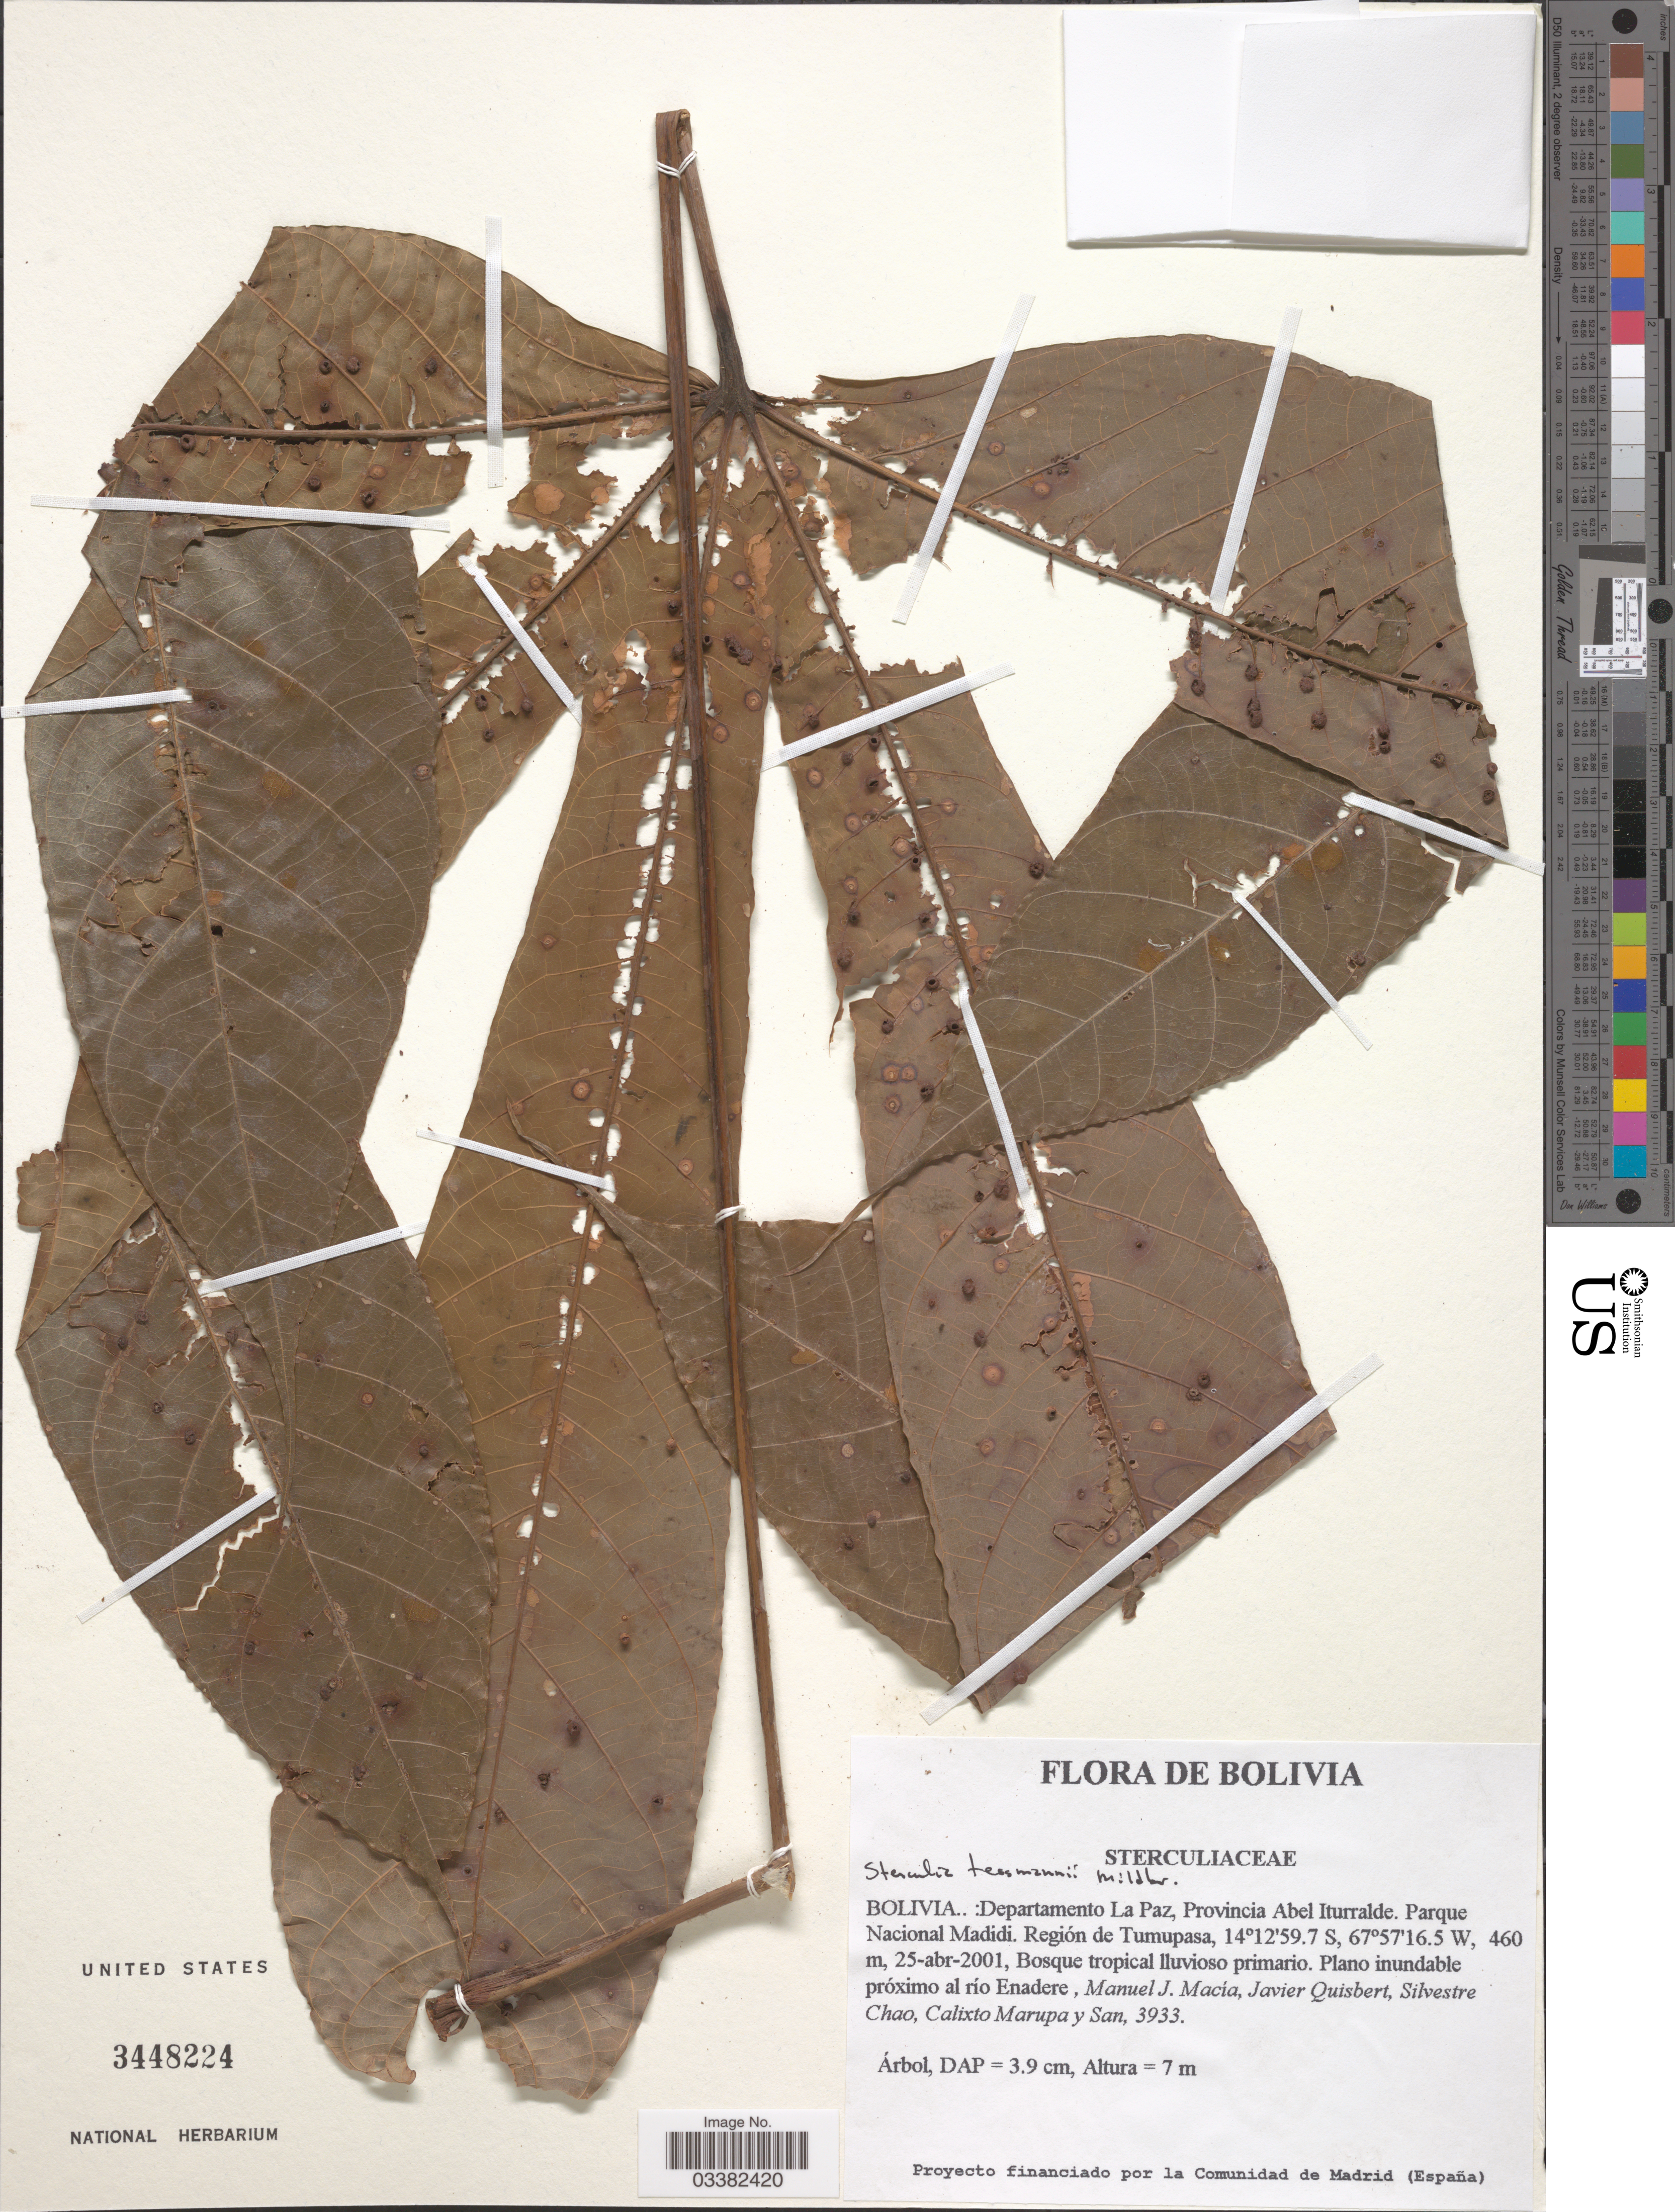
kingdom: Plantae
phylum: Tracheophyta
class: Magnoliopsida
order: Malvales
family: Malvaceae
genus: Sterculia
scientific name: Sterculia tessmannii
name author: Mildbr.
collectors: M. Macia, J. Quisbert, S. Chao & C. Marupa y Santo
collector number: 3933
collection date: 2001-04-25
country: Bolivia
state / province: La Paz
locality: Departamento La Paz, Provincia Abel Iturralde. Parque Nacional Madidi. Región de Tumupasa.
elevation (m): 460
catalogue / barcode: US 3448224